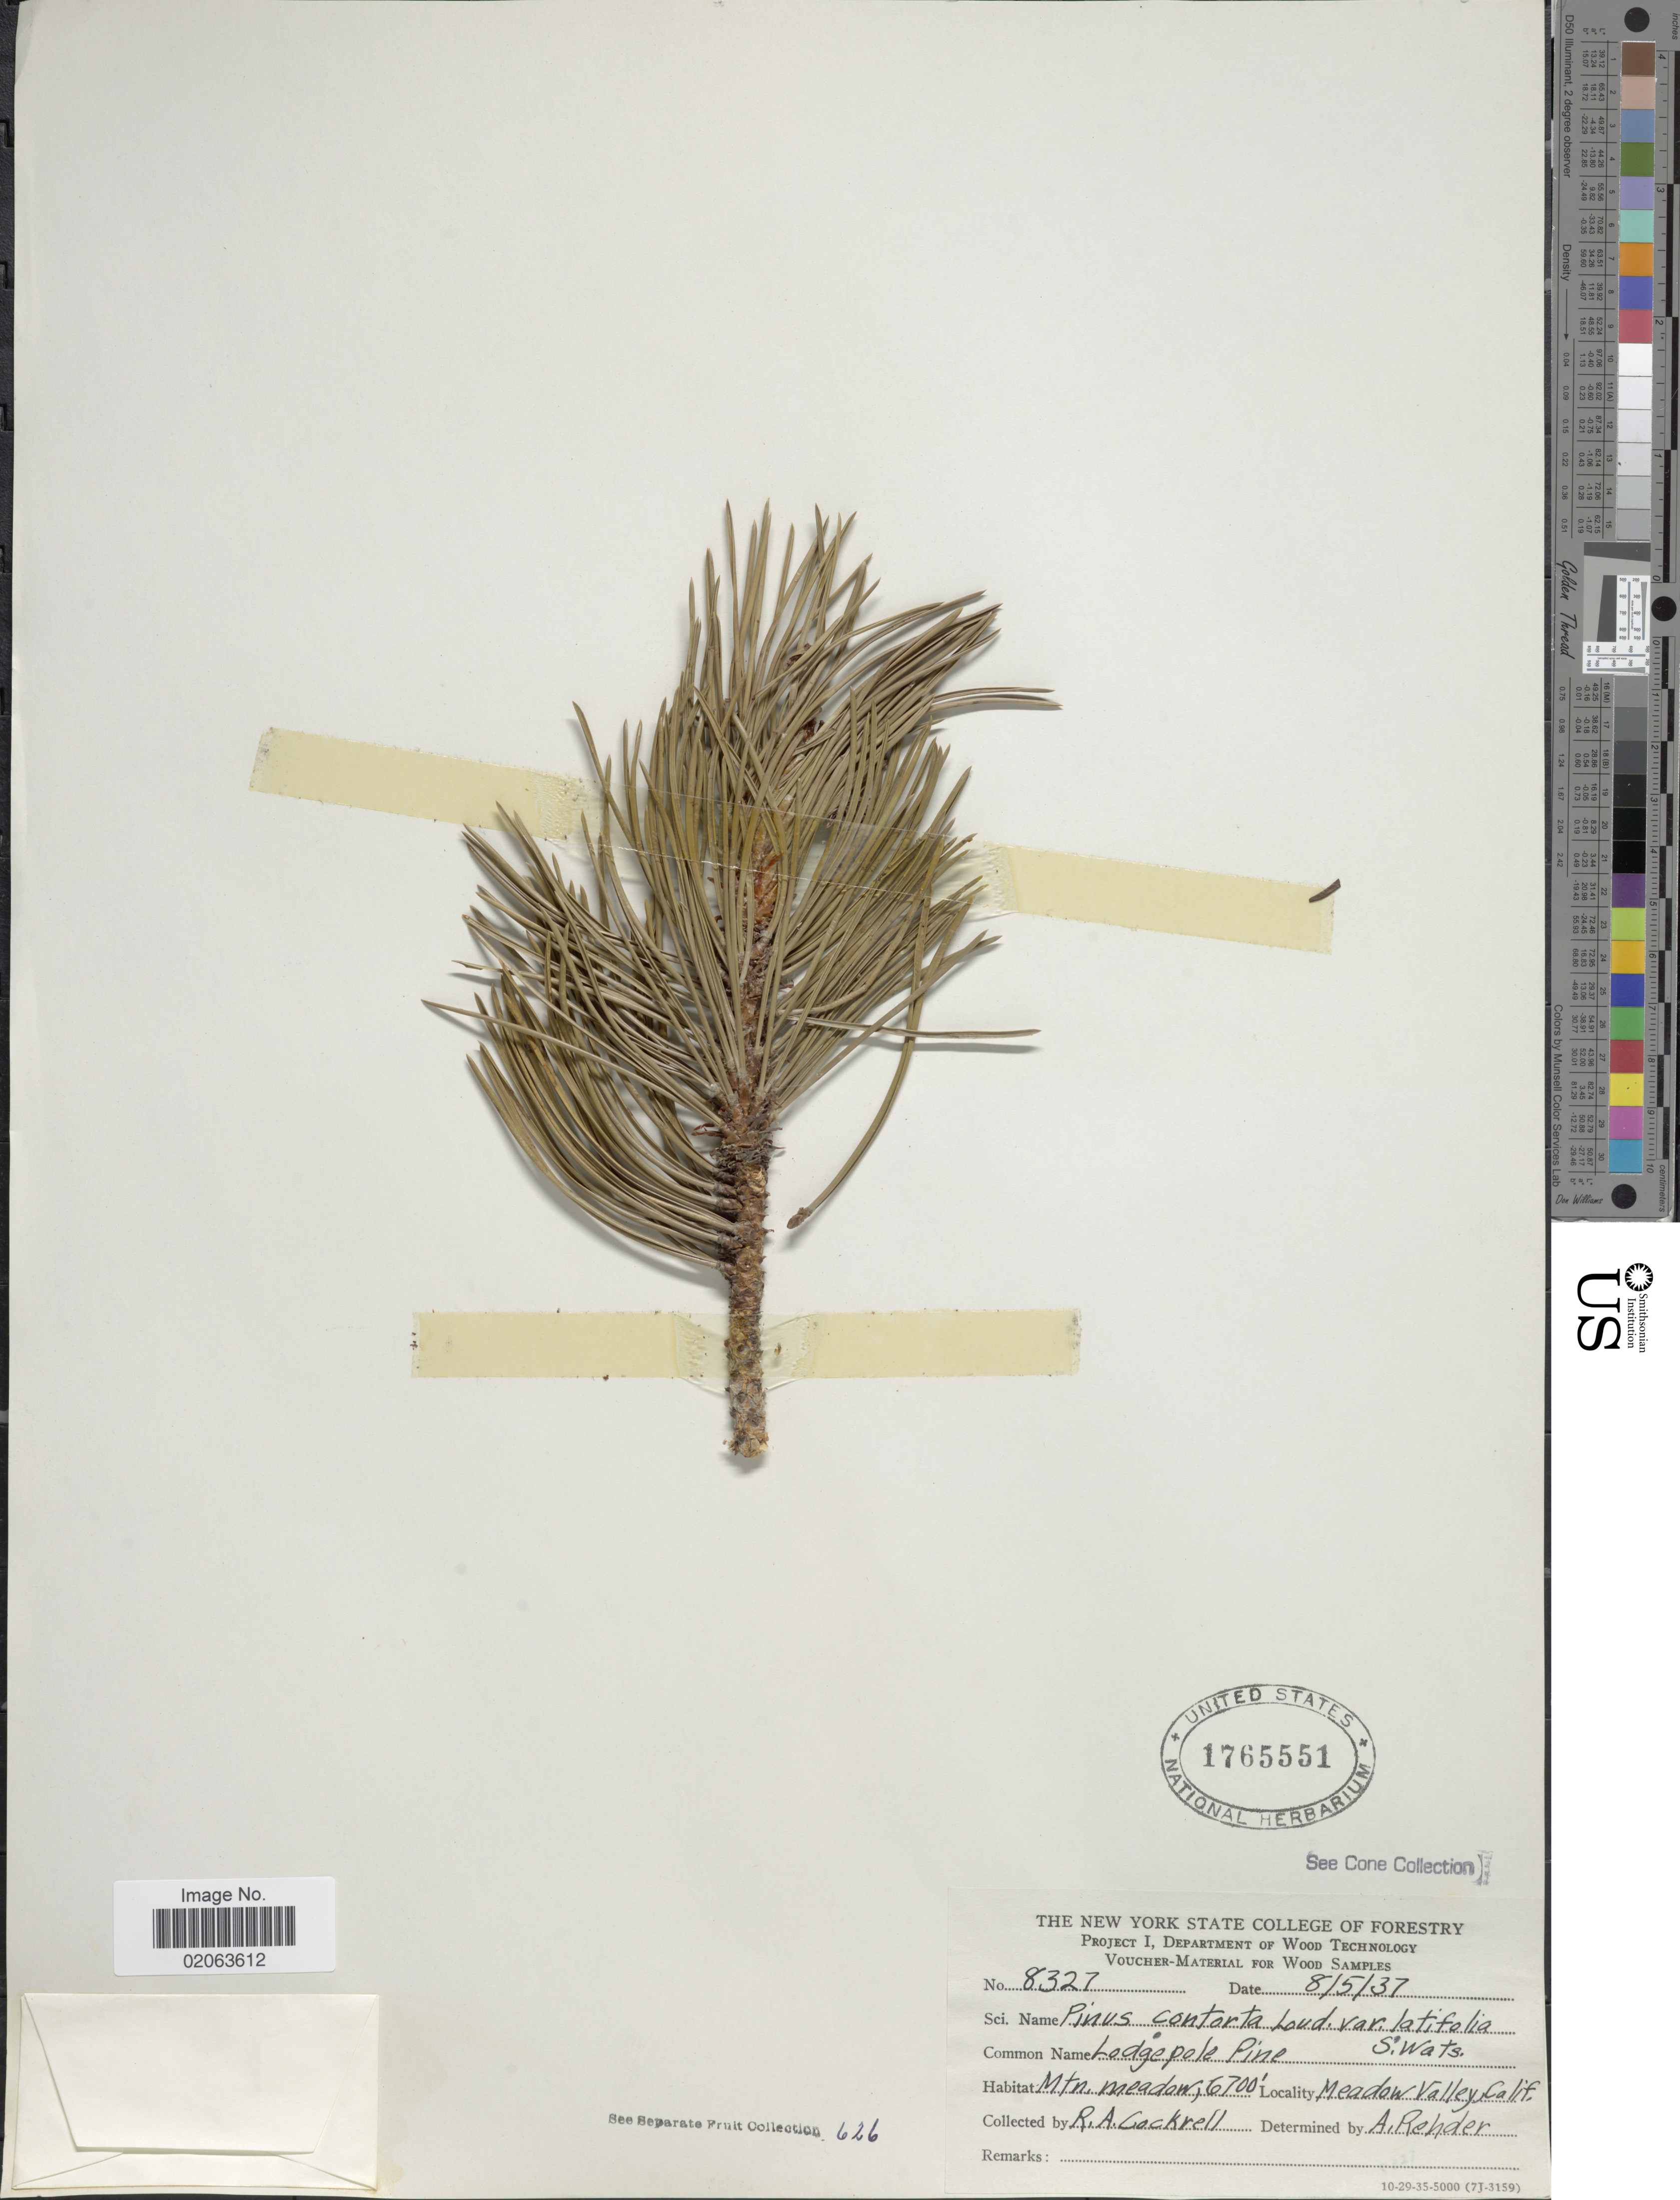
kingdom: Plantae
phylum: Tracheophyta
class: Pinopsida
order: Pinales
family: Pinaceae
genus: Pinus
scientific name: Pinus contorta var. murrayana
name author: (Balf.) S. Watson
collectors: R. Cockrell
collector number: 8327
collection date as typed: Transcribed d/m/y: 5/8/37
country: United States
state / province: California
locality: Meadow Valley, Calif.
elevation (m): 2042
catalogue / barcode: US 1765551